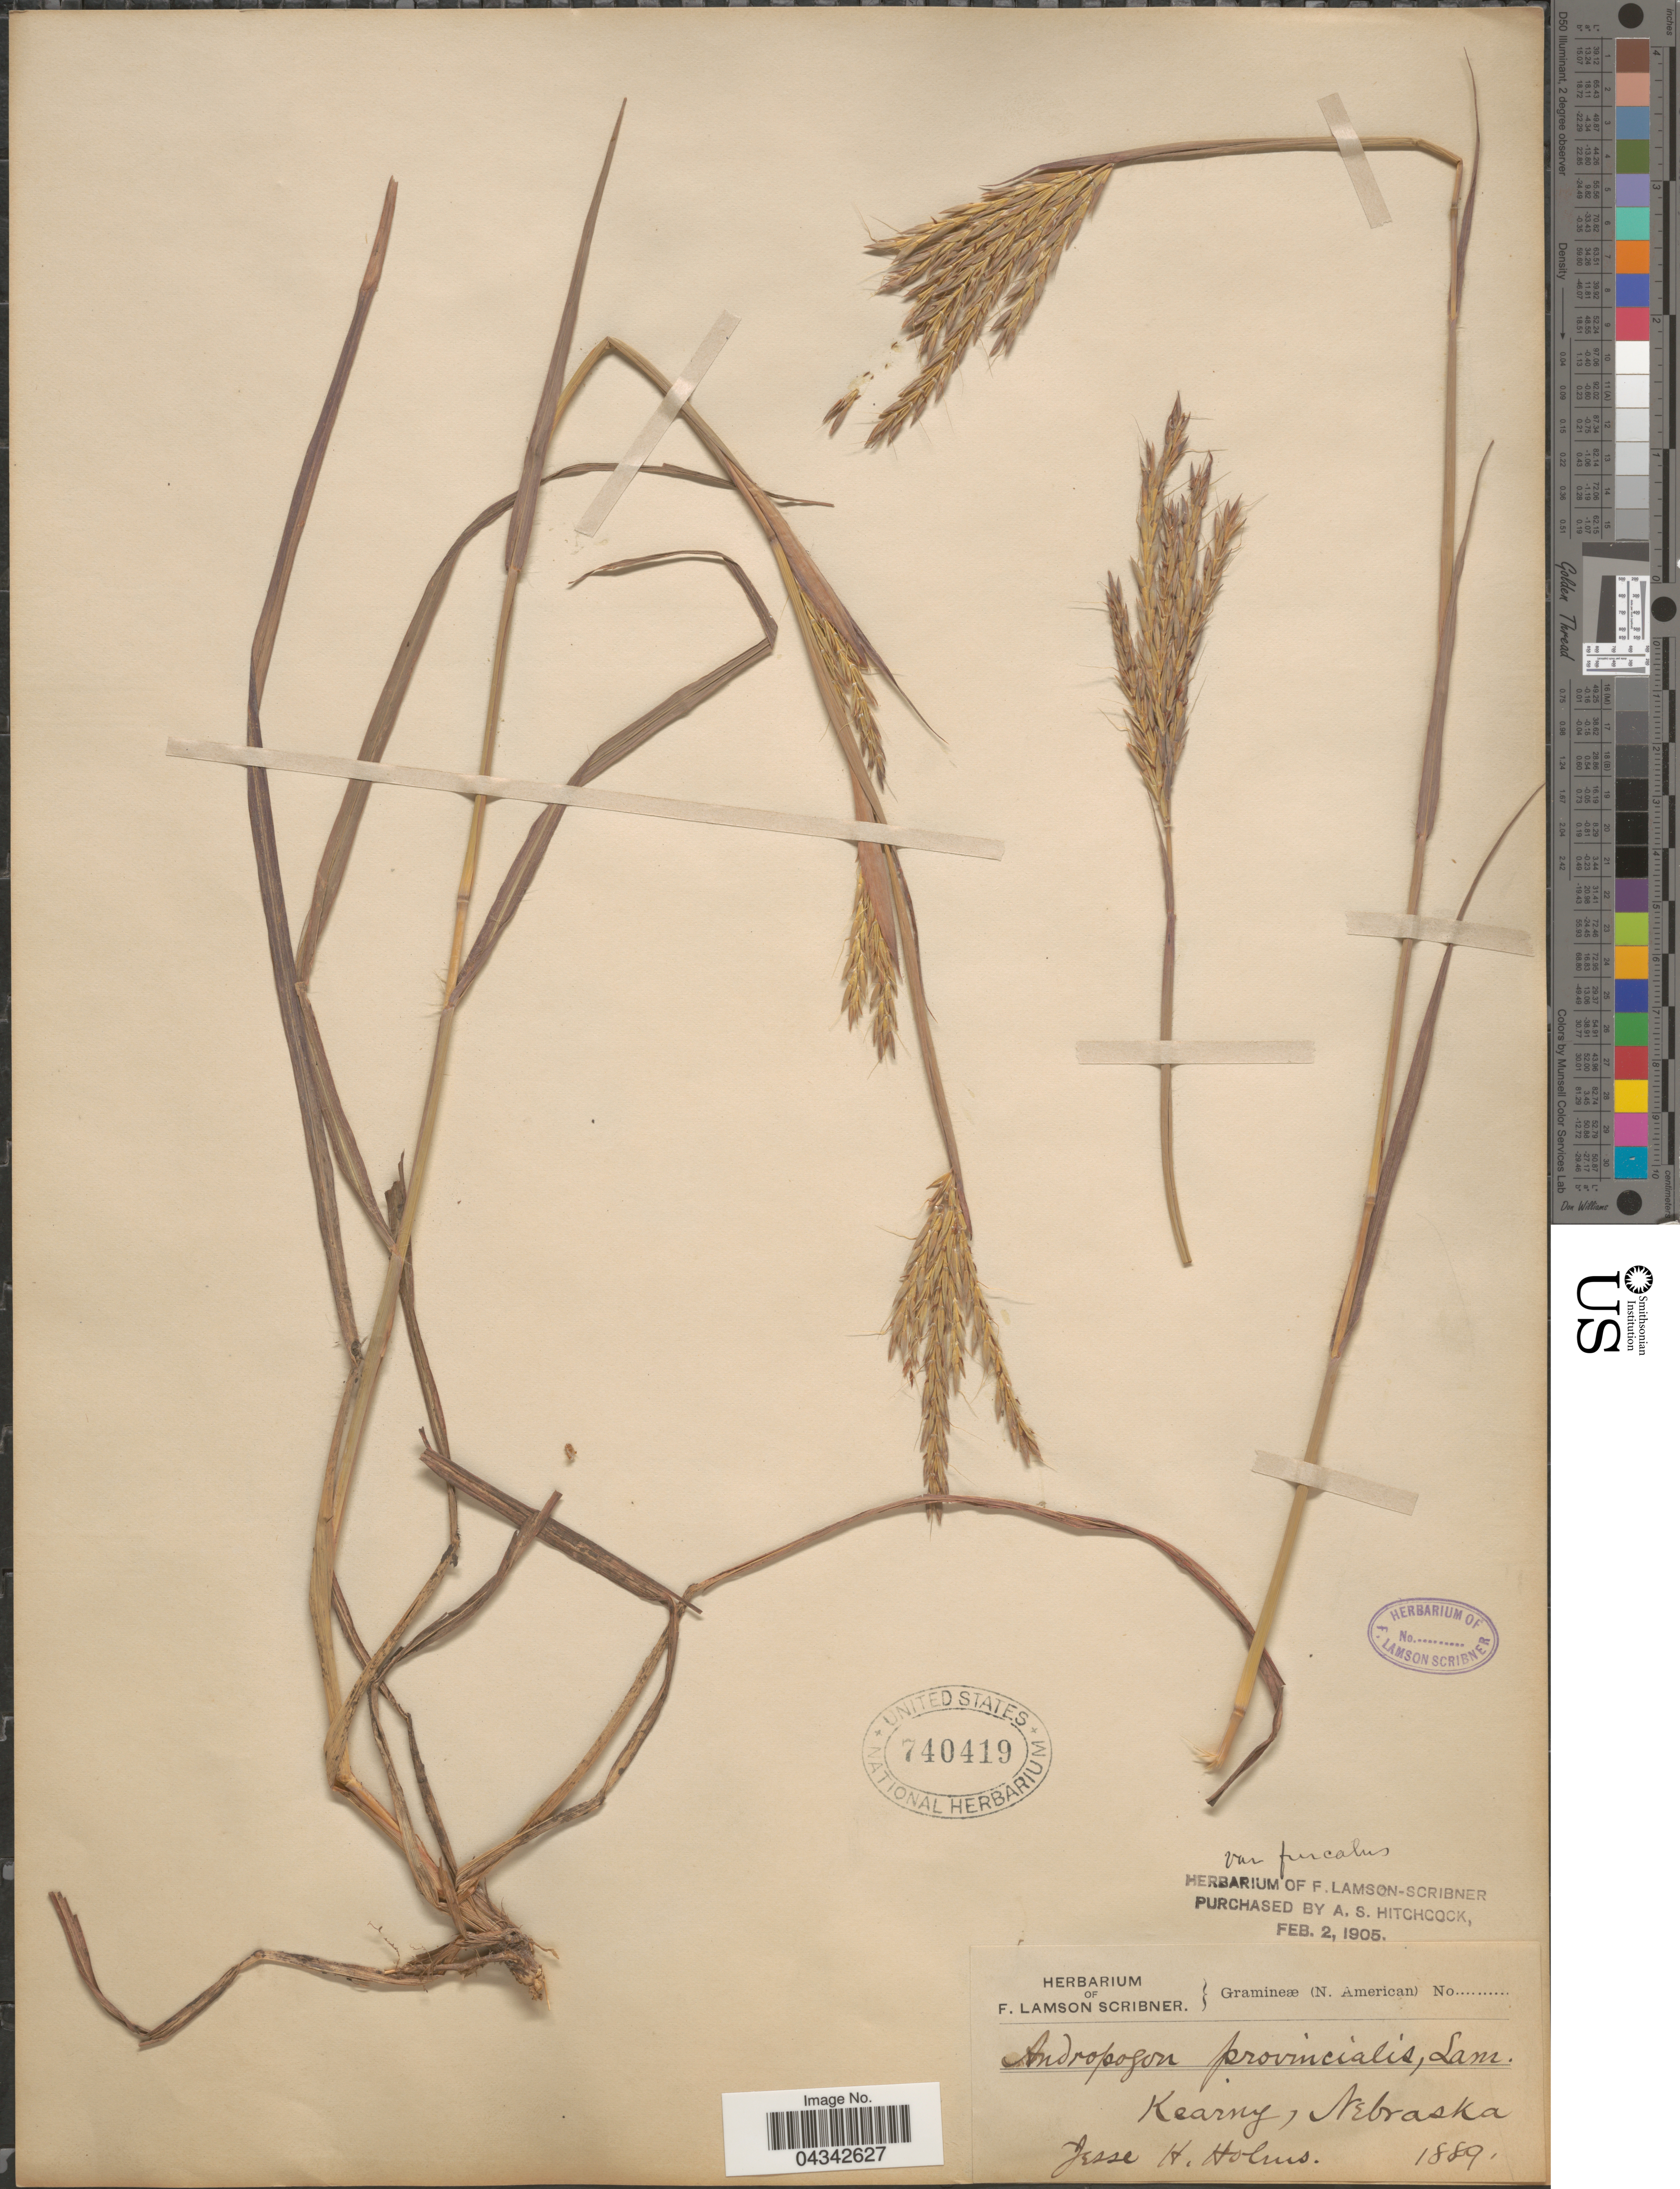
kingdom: Plantae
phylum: Tracheophyta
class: Liliopsida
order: Poales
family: Poaceae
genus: Andropogon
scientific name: Andropogon gerardii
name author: Vitman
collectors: J. H. Holms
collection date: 1889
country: United States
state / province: Nebraska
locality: Kearny.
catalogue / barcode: US 740419